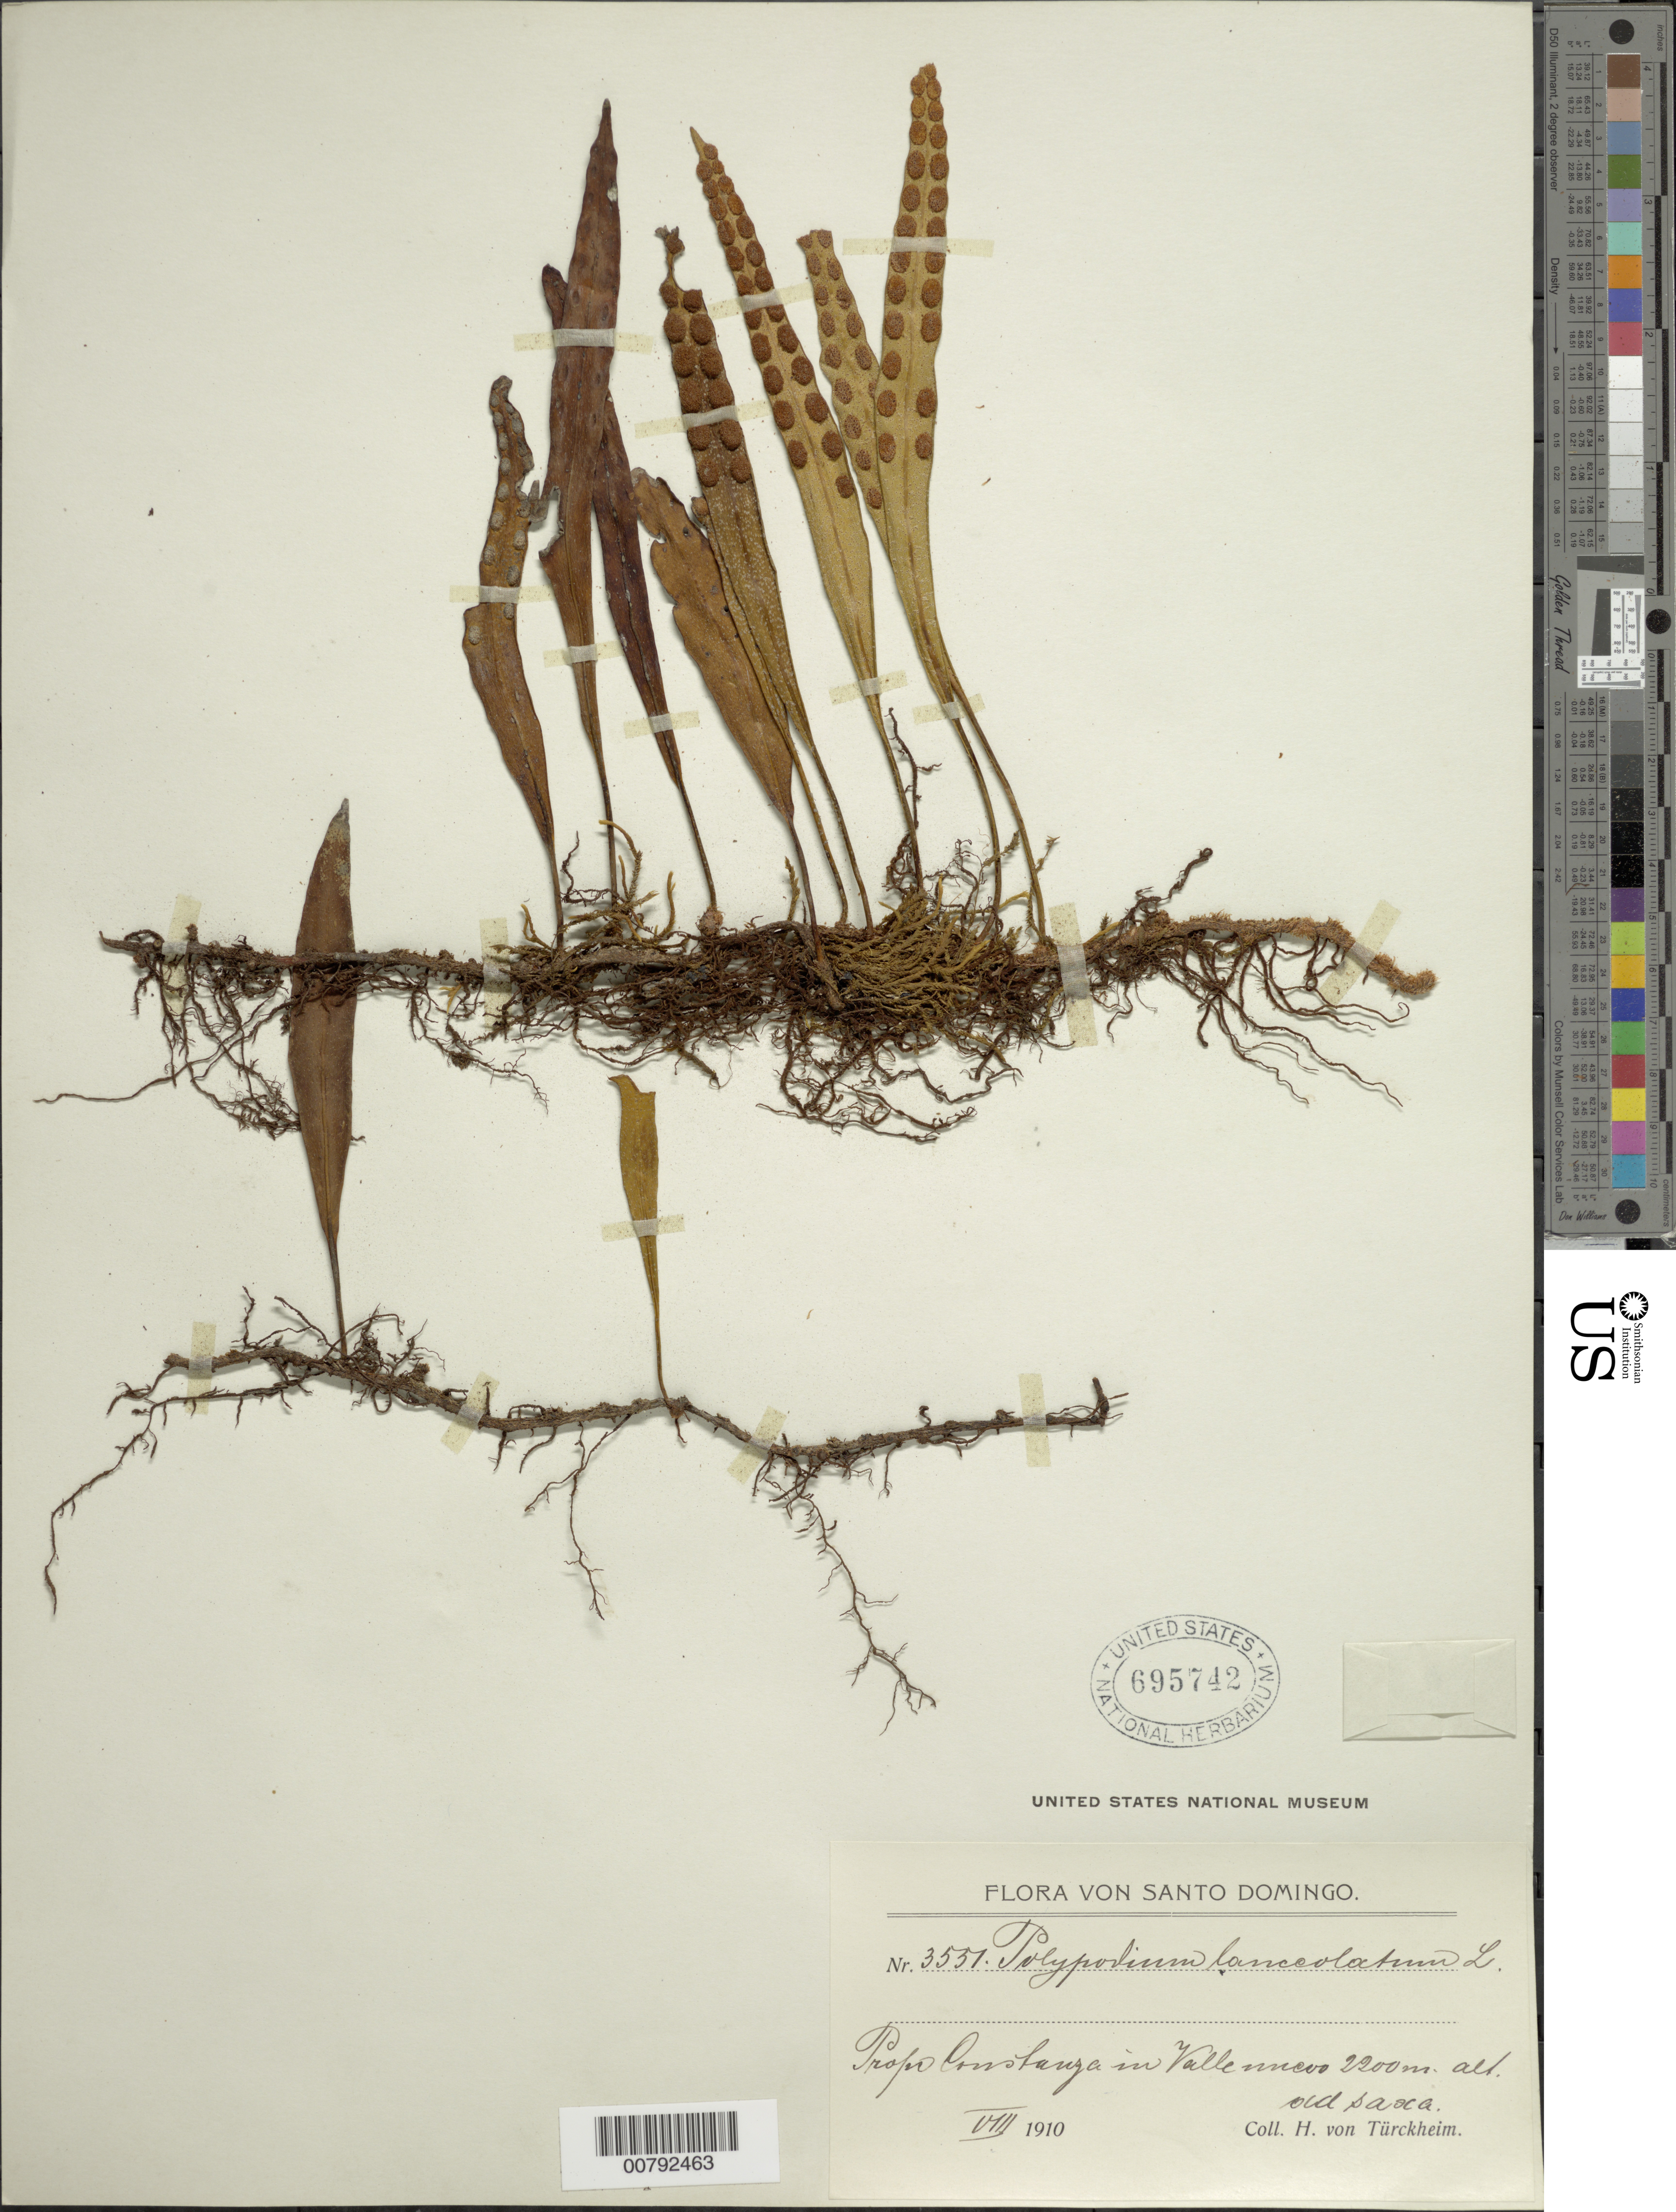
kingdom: Plantae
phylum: Tracheophyta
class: Polypodiopsida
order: Polypodiales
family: Polypodiaceae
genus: Pleopeltis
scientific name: Pleopeltis marginata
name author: A.R. Sm. & Tejero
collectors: H. von Türckheim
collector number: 3551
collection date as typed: Aug 1910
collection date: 1910-08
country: Dominican Republic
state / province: La Vega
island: Hispaniola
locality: Constanza, Valle Nuevo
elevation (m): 2200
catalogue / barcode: US 695742